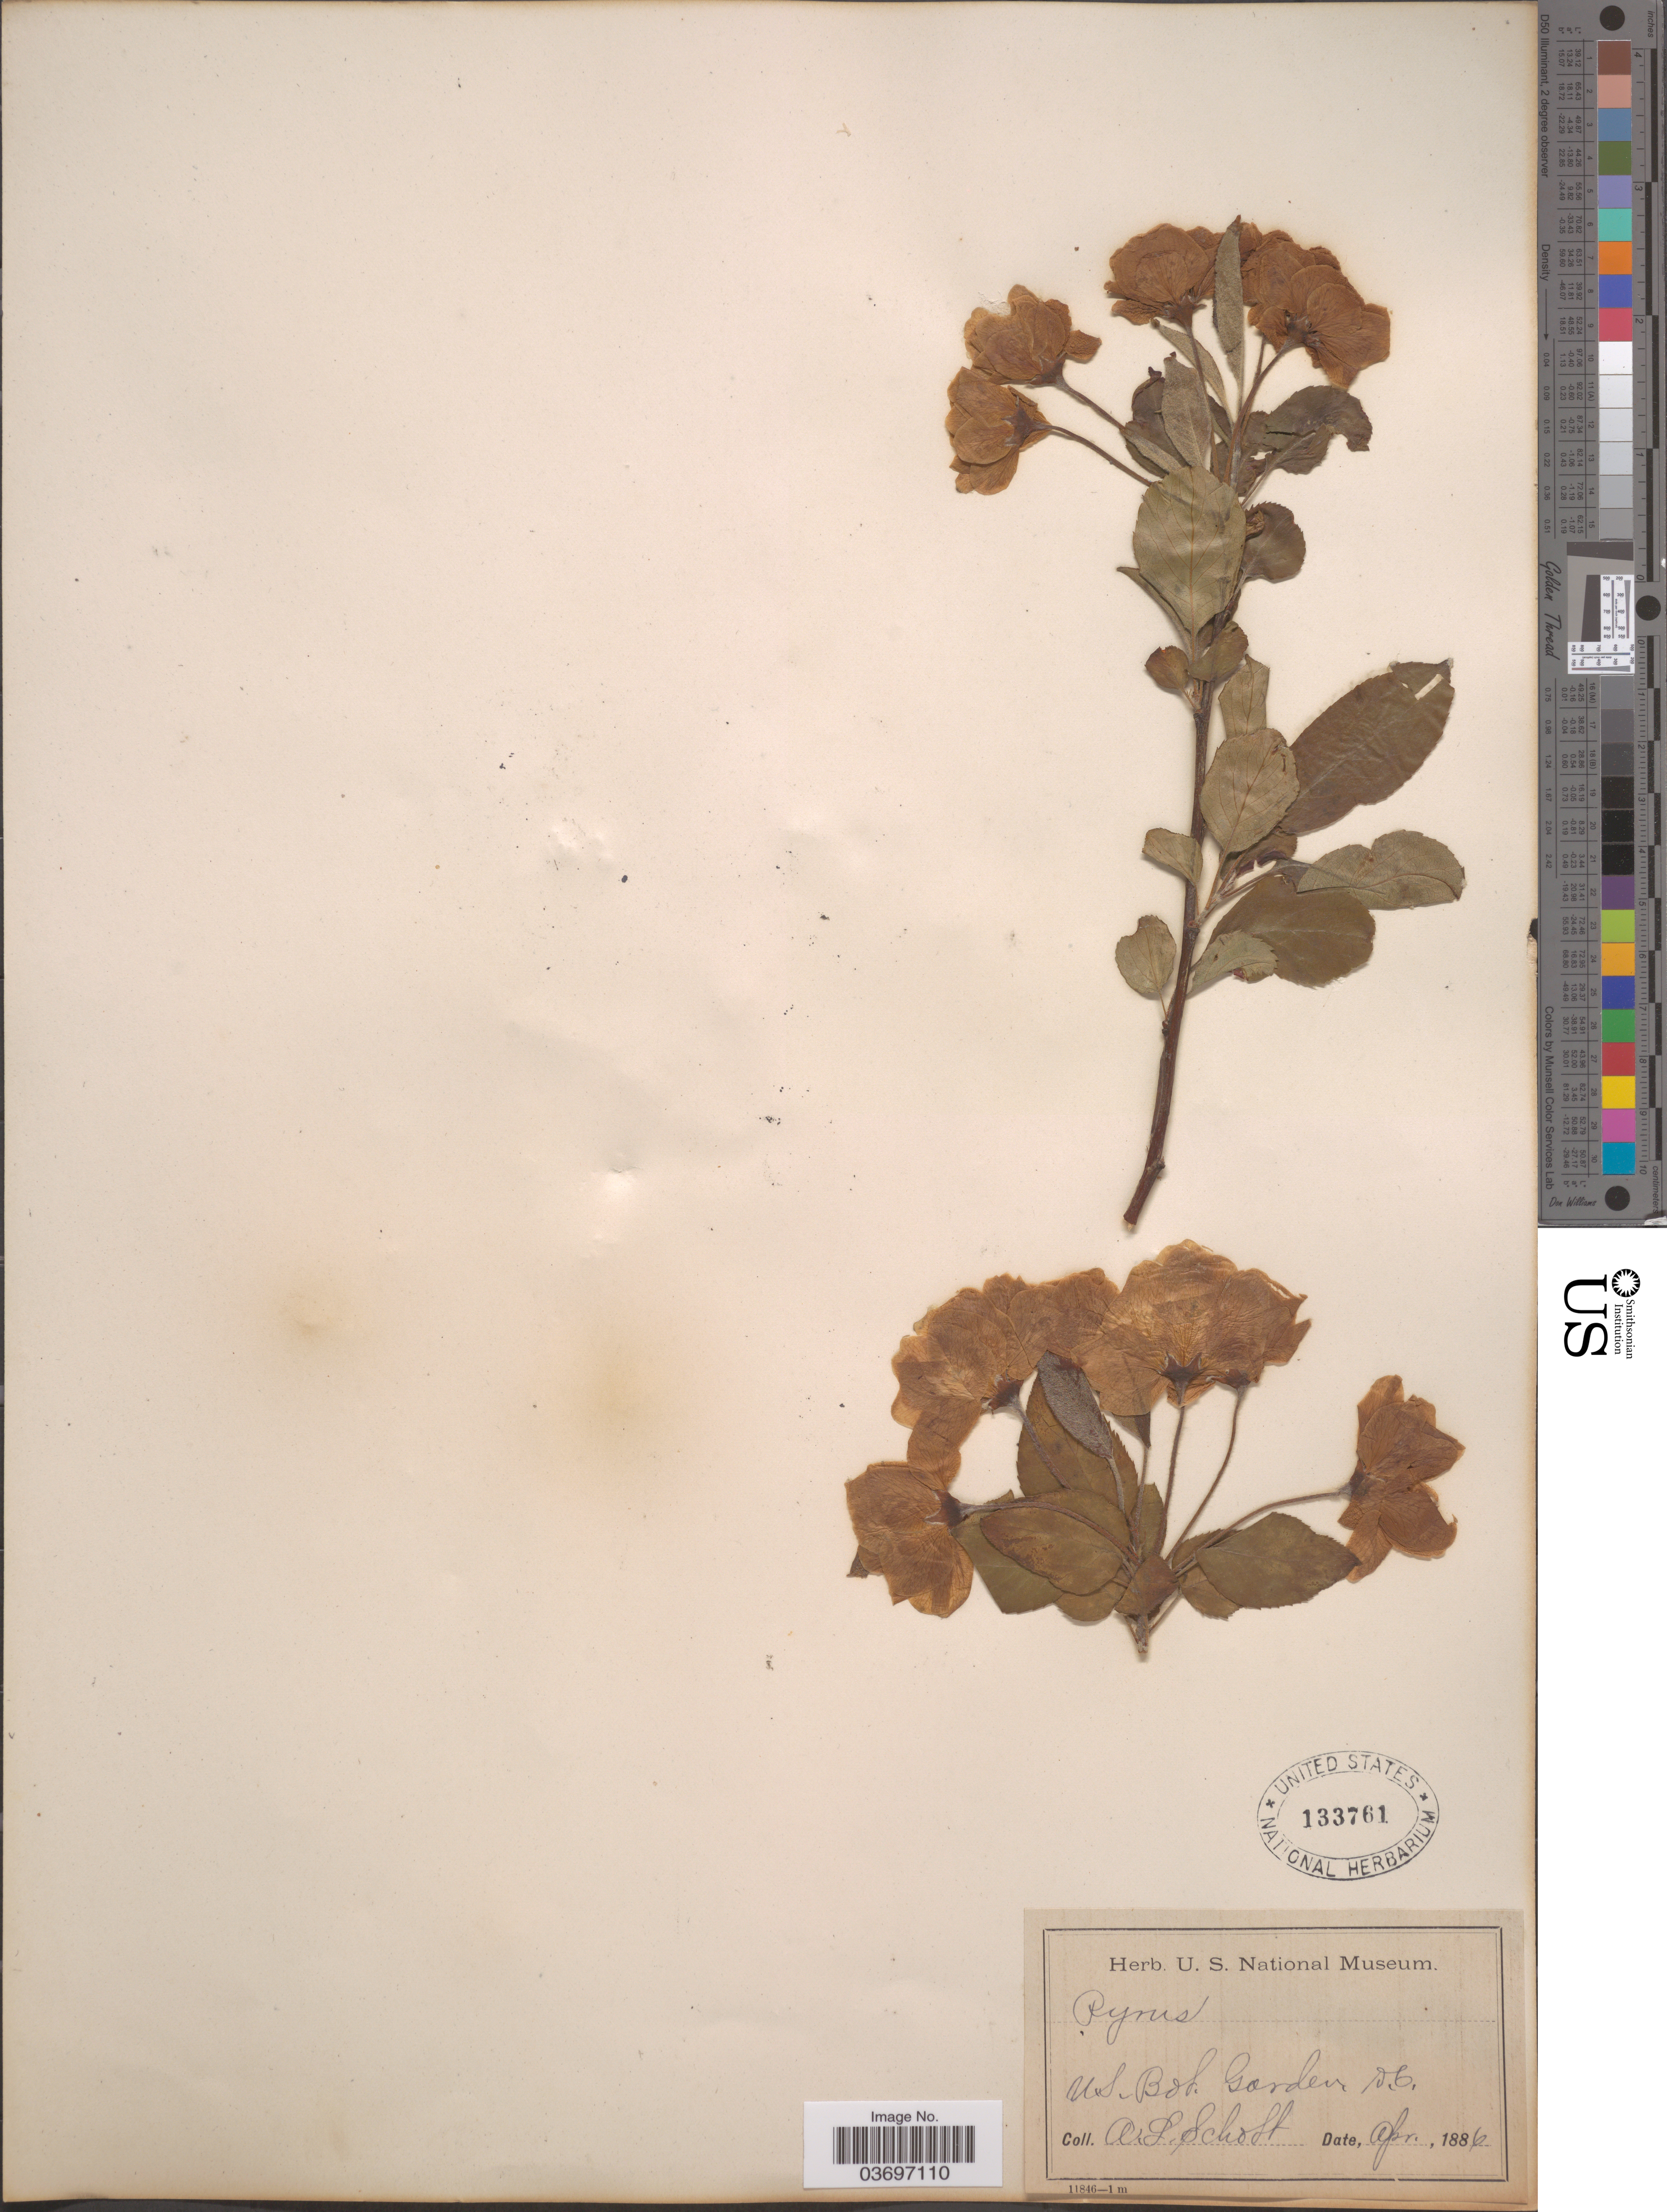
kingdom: Plantae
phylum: Tracheophyta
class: Magnoliopsida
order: Rosales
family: Rosaceae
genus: Malus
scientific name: Malus sp.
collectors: A. L. Schott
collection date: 1886-04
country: United States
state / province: District of Columbia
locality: U.S. Bot. Garden.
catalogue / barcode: US 133761